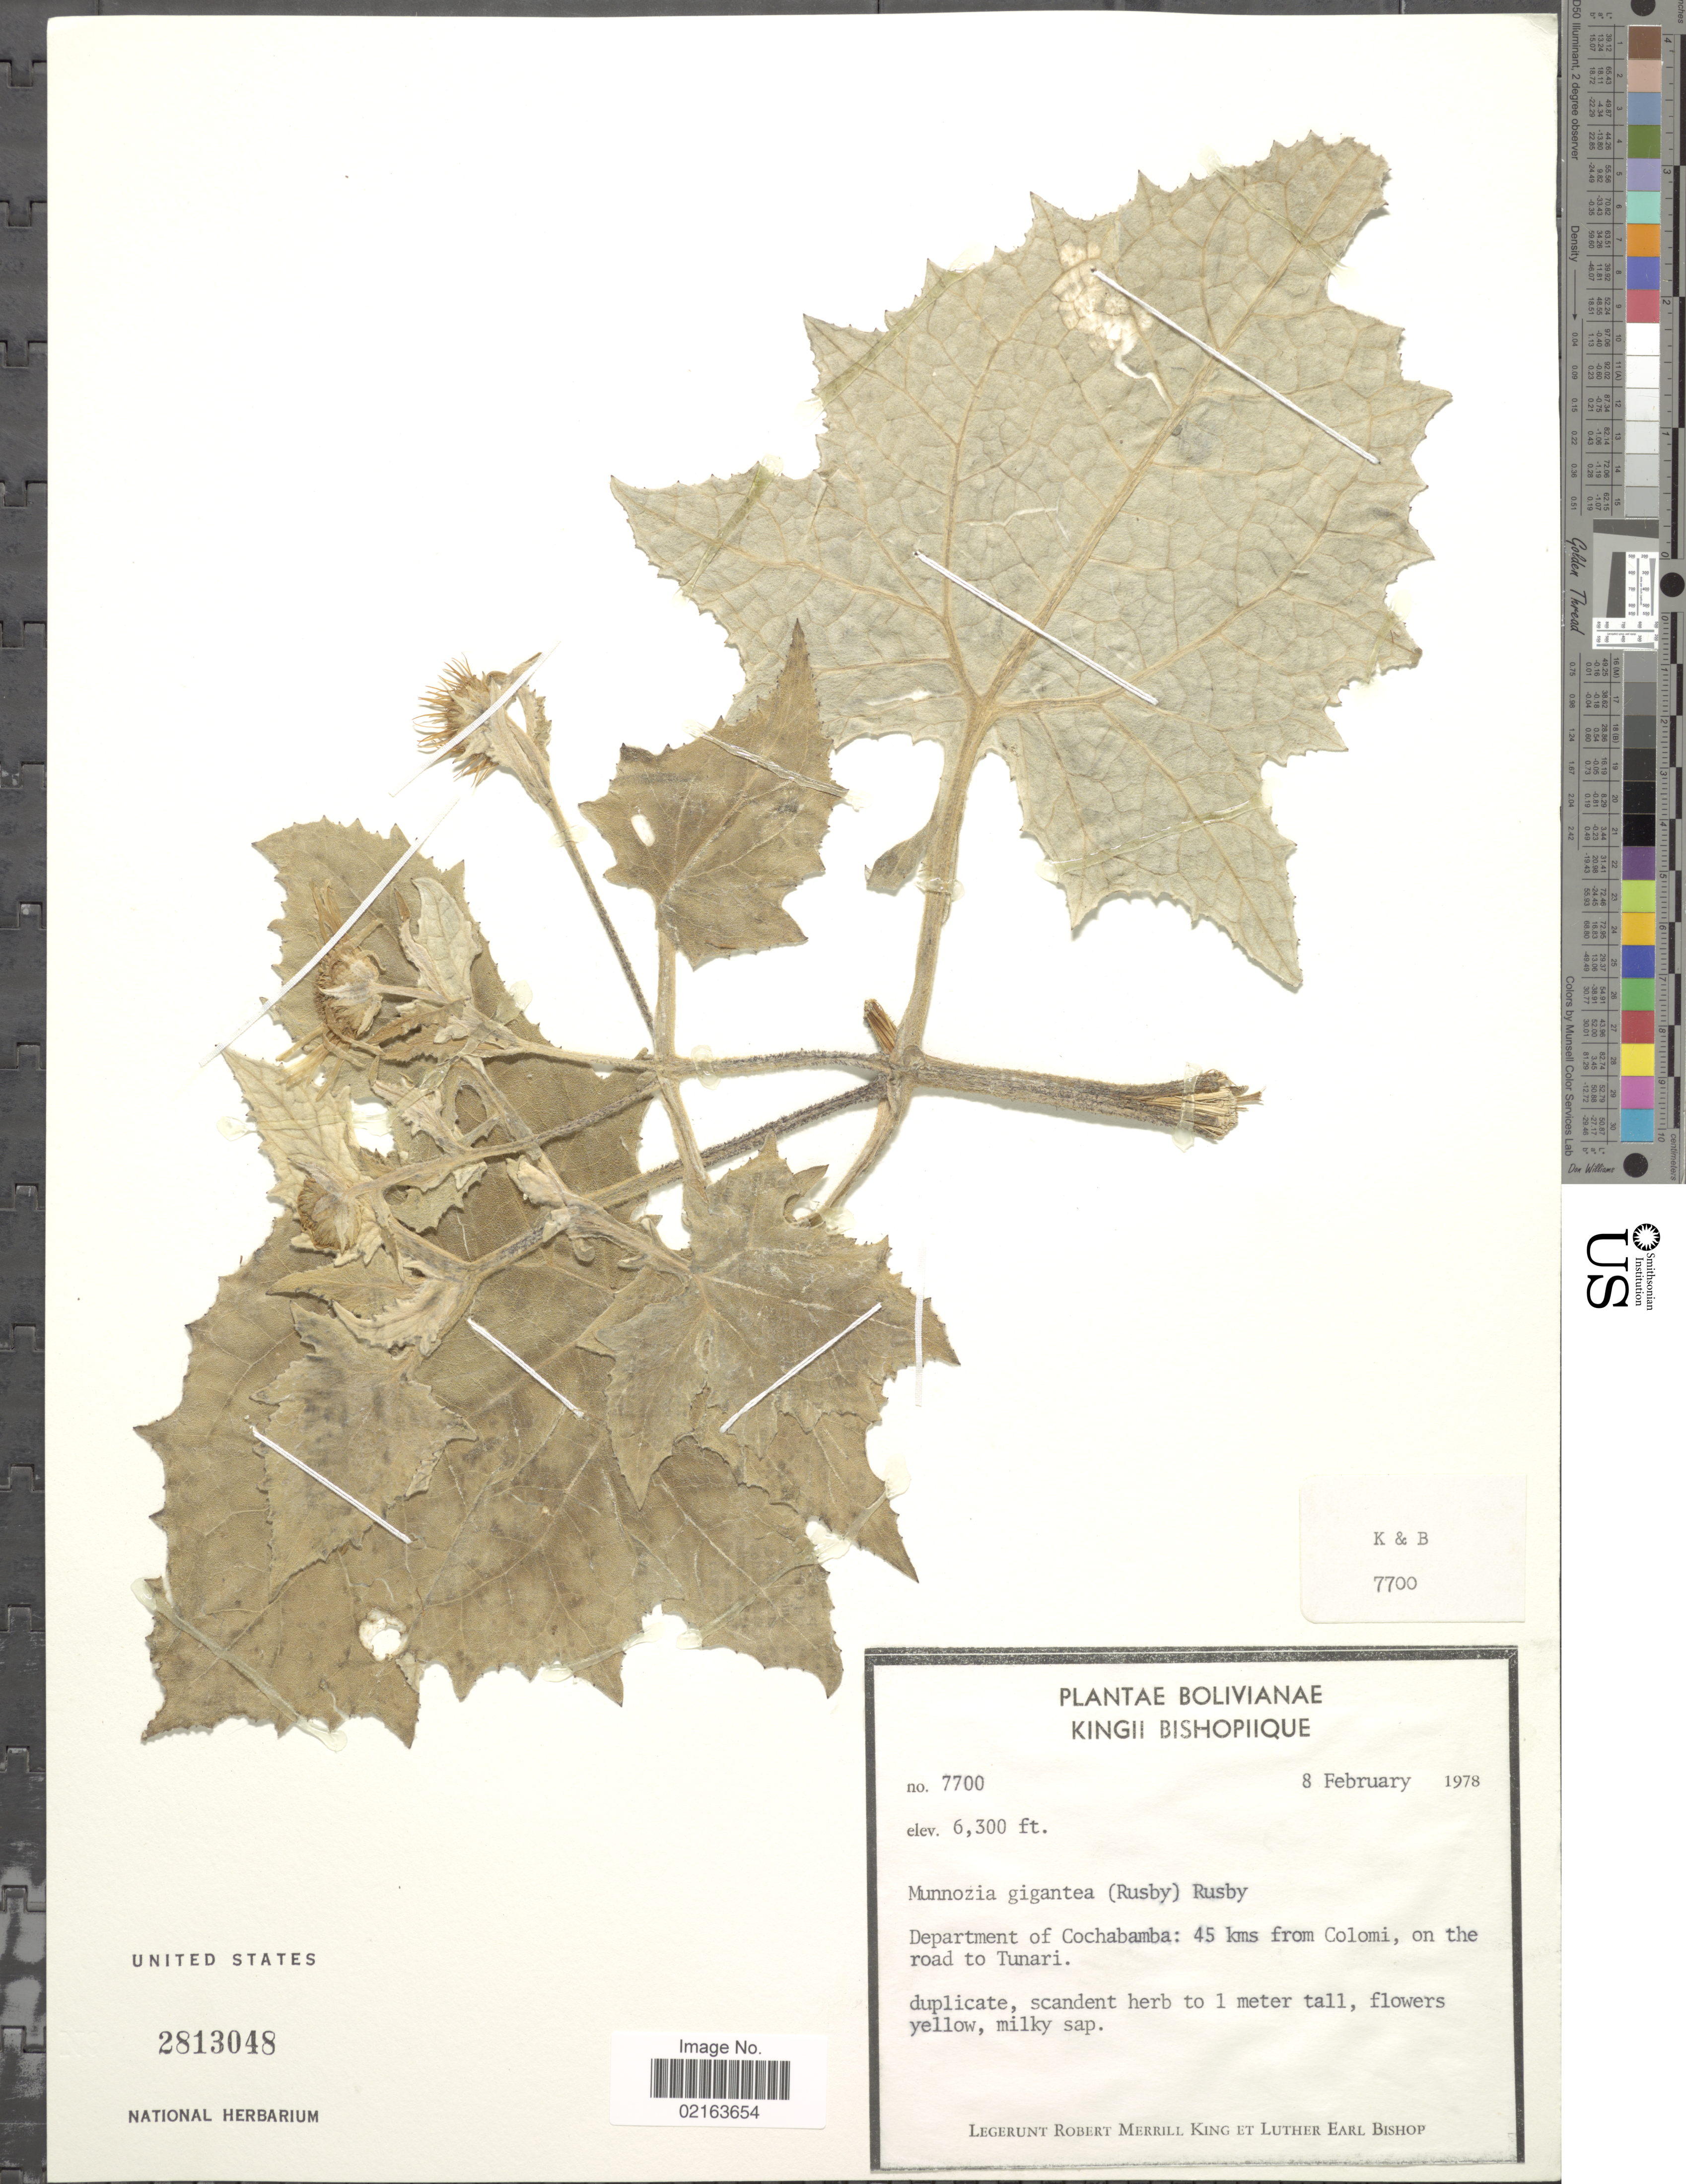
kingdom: Plantae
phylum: Tracheophyta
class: Magnoliopsida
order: Asterales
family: Asteraceae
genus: Munnozia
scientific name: Munnozia gigantea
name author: (Rusby) Rusby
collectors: R. M. King & L. E. Bishop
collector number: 7700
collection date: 1978-02-08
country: Bolivia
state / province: Cochabamba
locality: Department of Cochabamba: 45 kms from Colomi, on the road to Tunari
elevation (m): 1920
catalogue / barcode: US 2813048